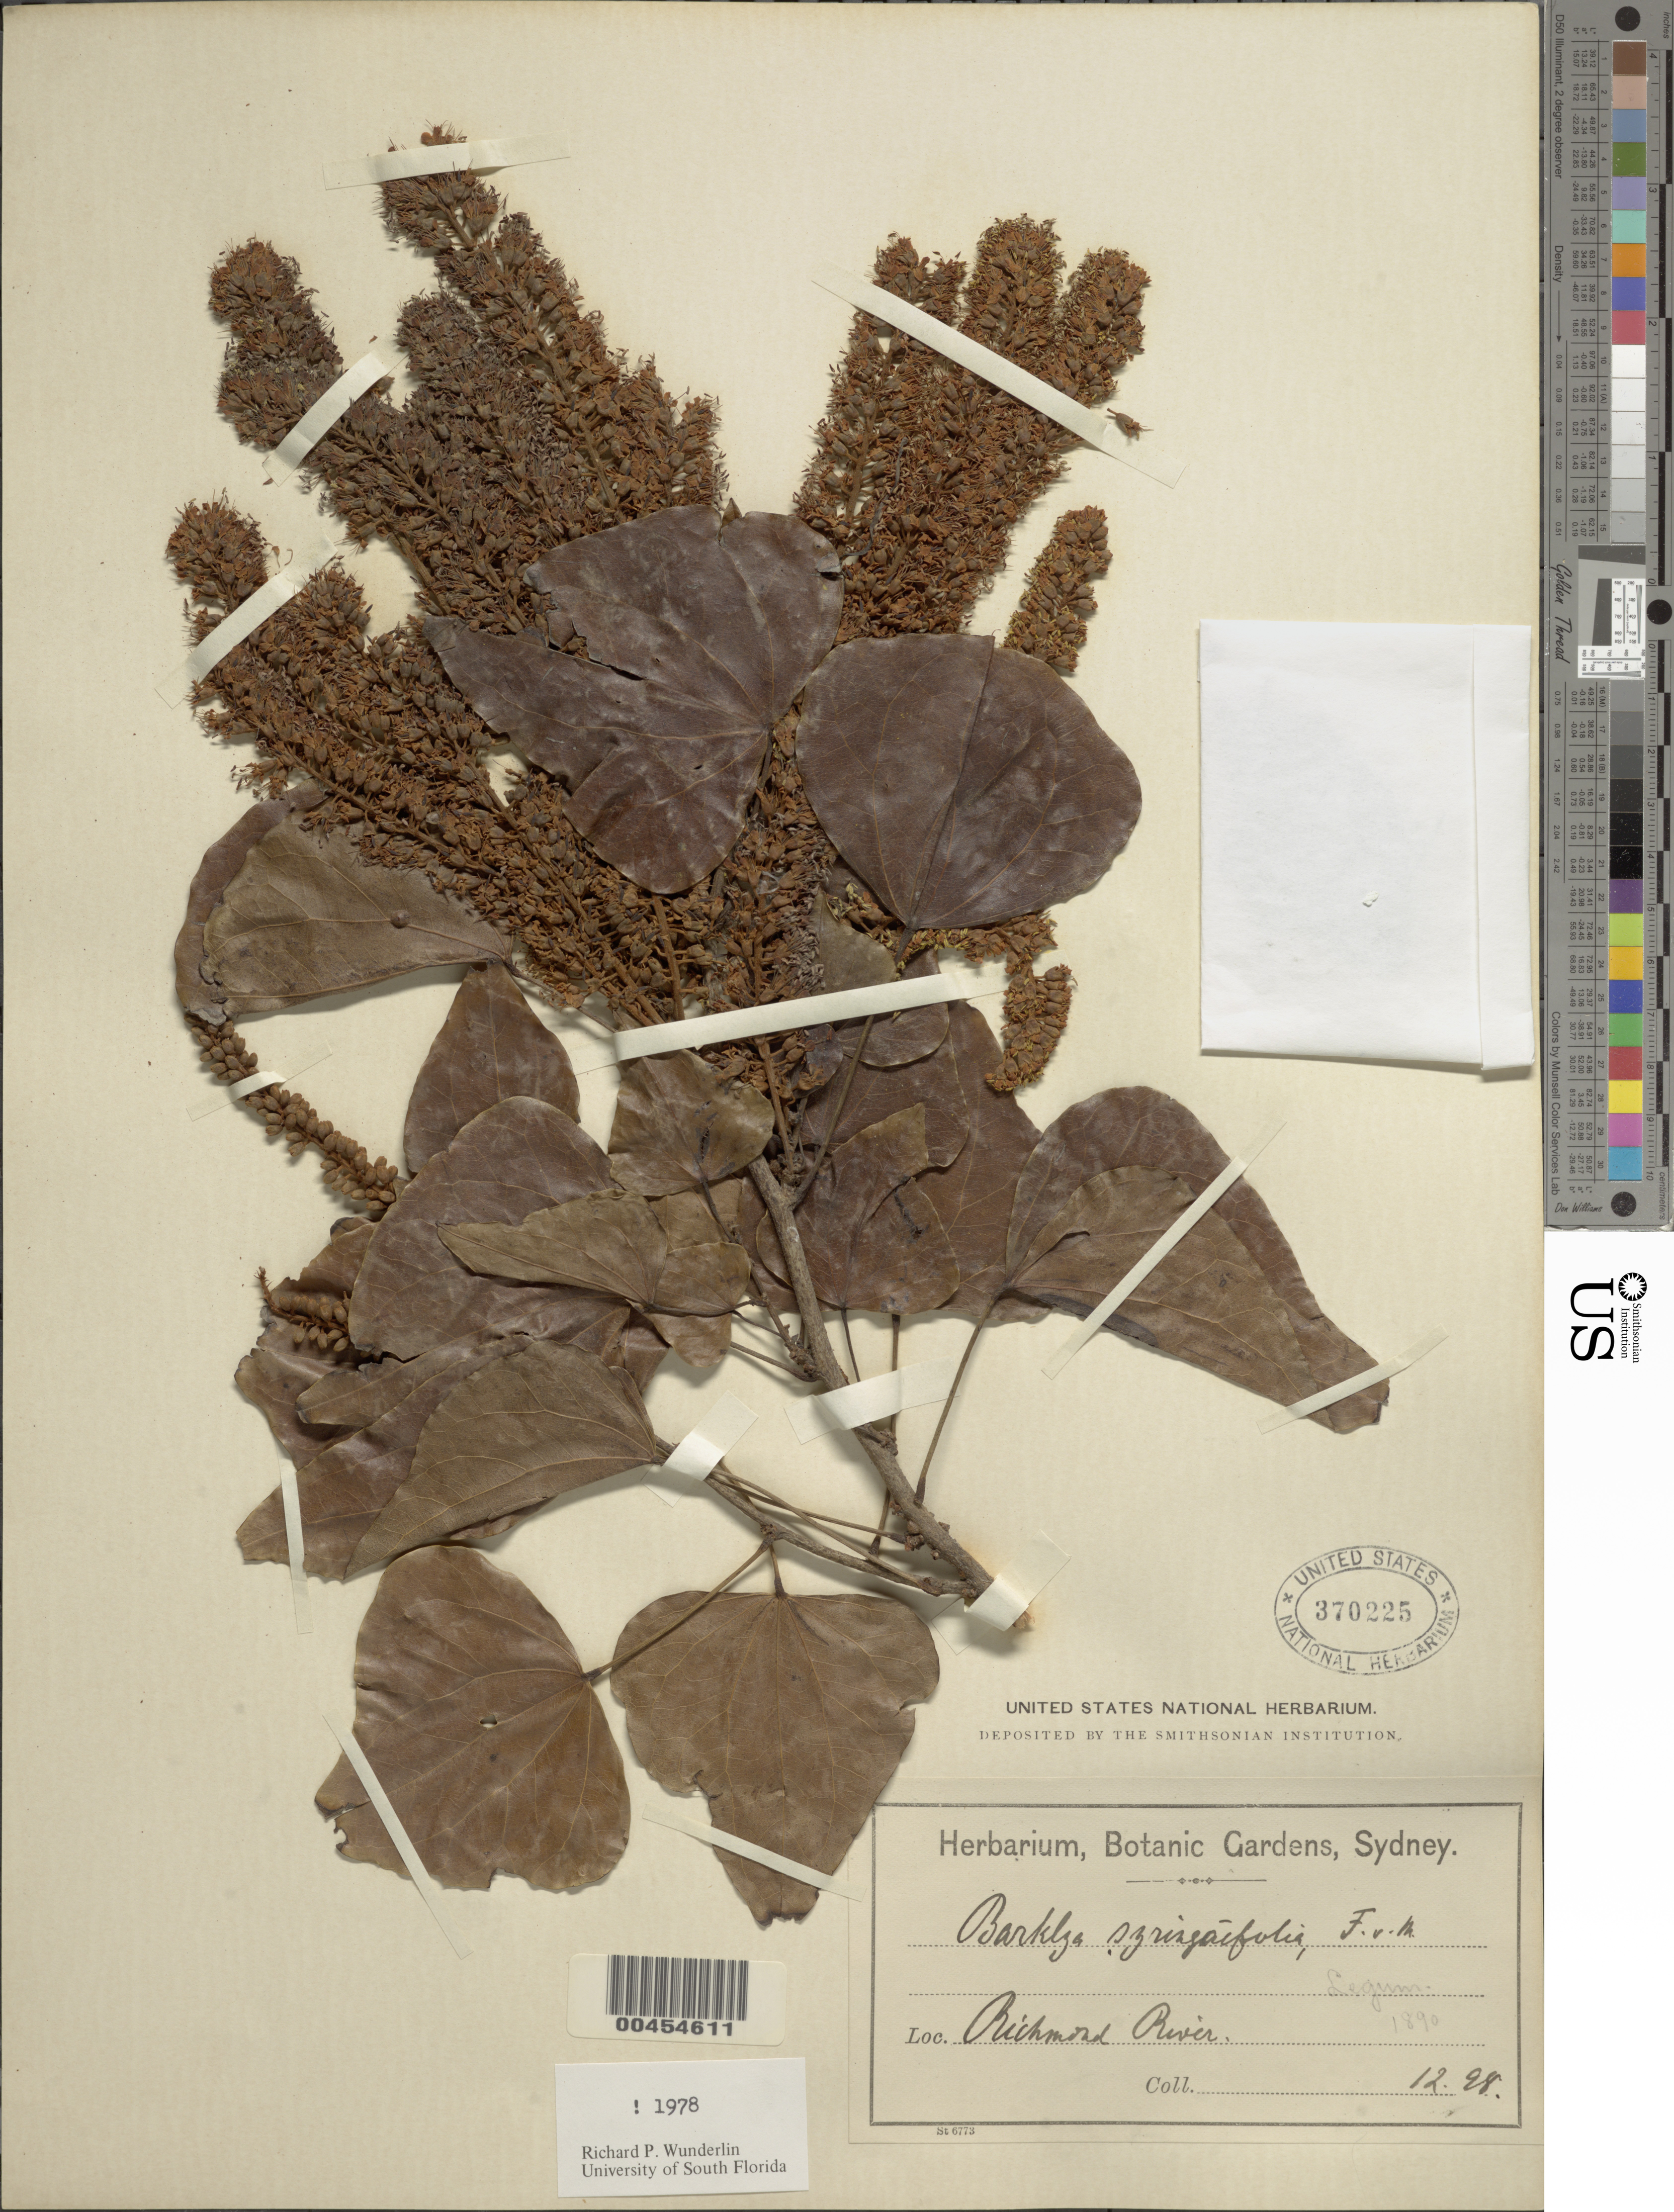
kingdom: Plantae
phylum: Tracheophyta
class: Magnoliopsida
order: Fabales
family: Fabaceae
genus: Barklya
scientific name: Barklya syringifolia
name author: F. Muell.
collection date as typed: Dec 1898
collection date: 1898-12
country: Australia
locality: Richmond river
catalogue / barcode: US 370225